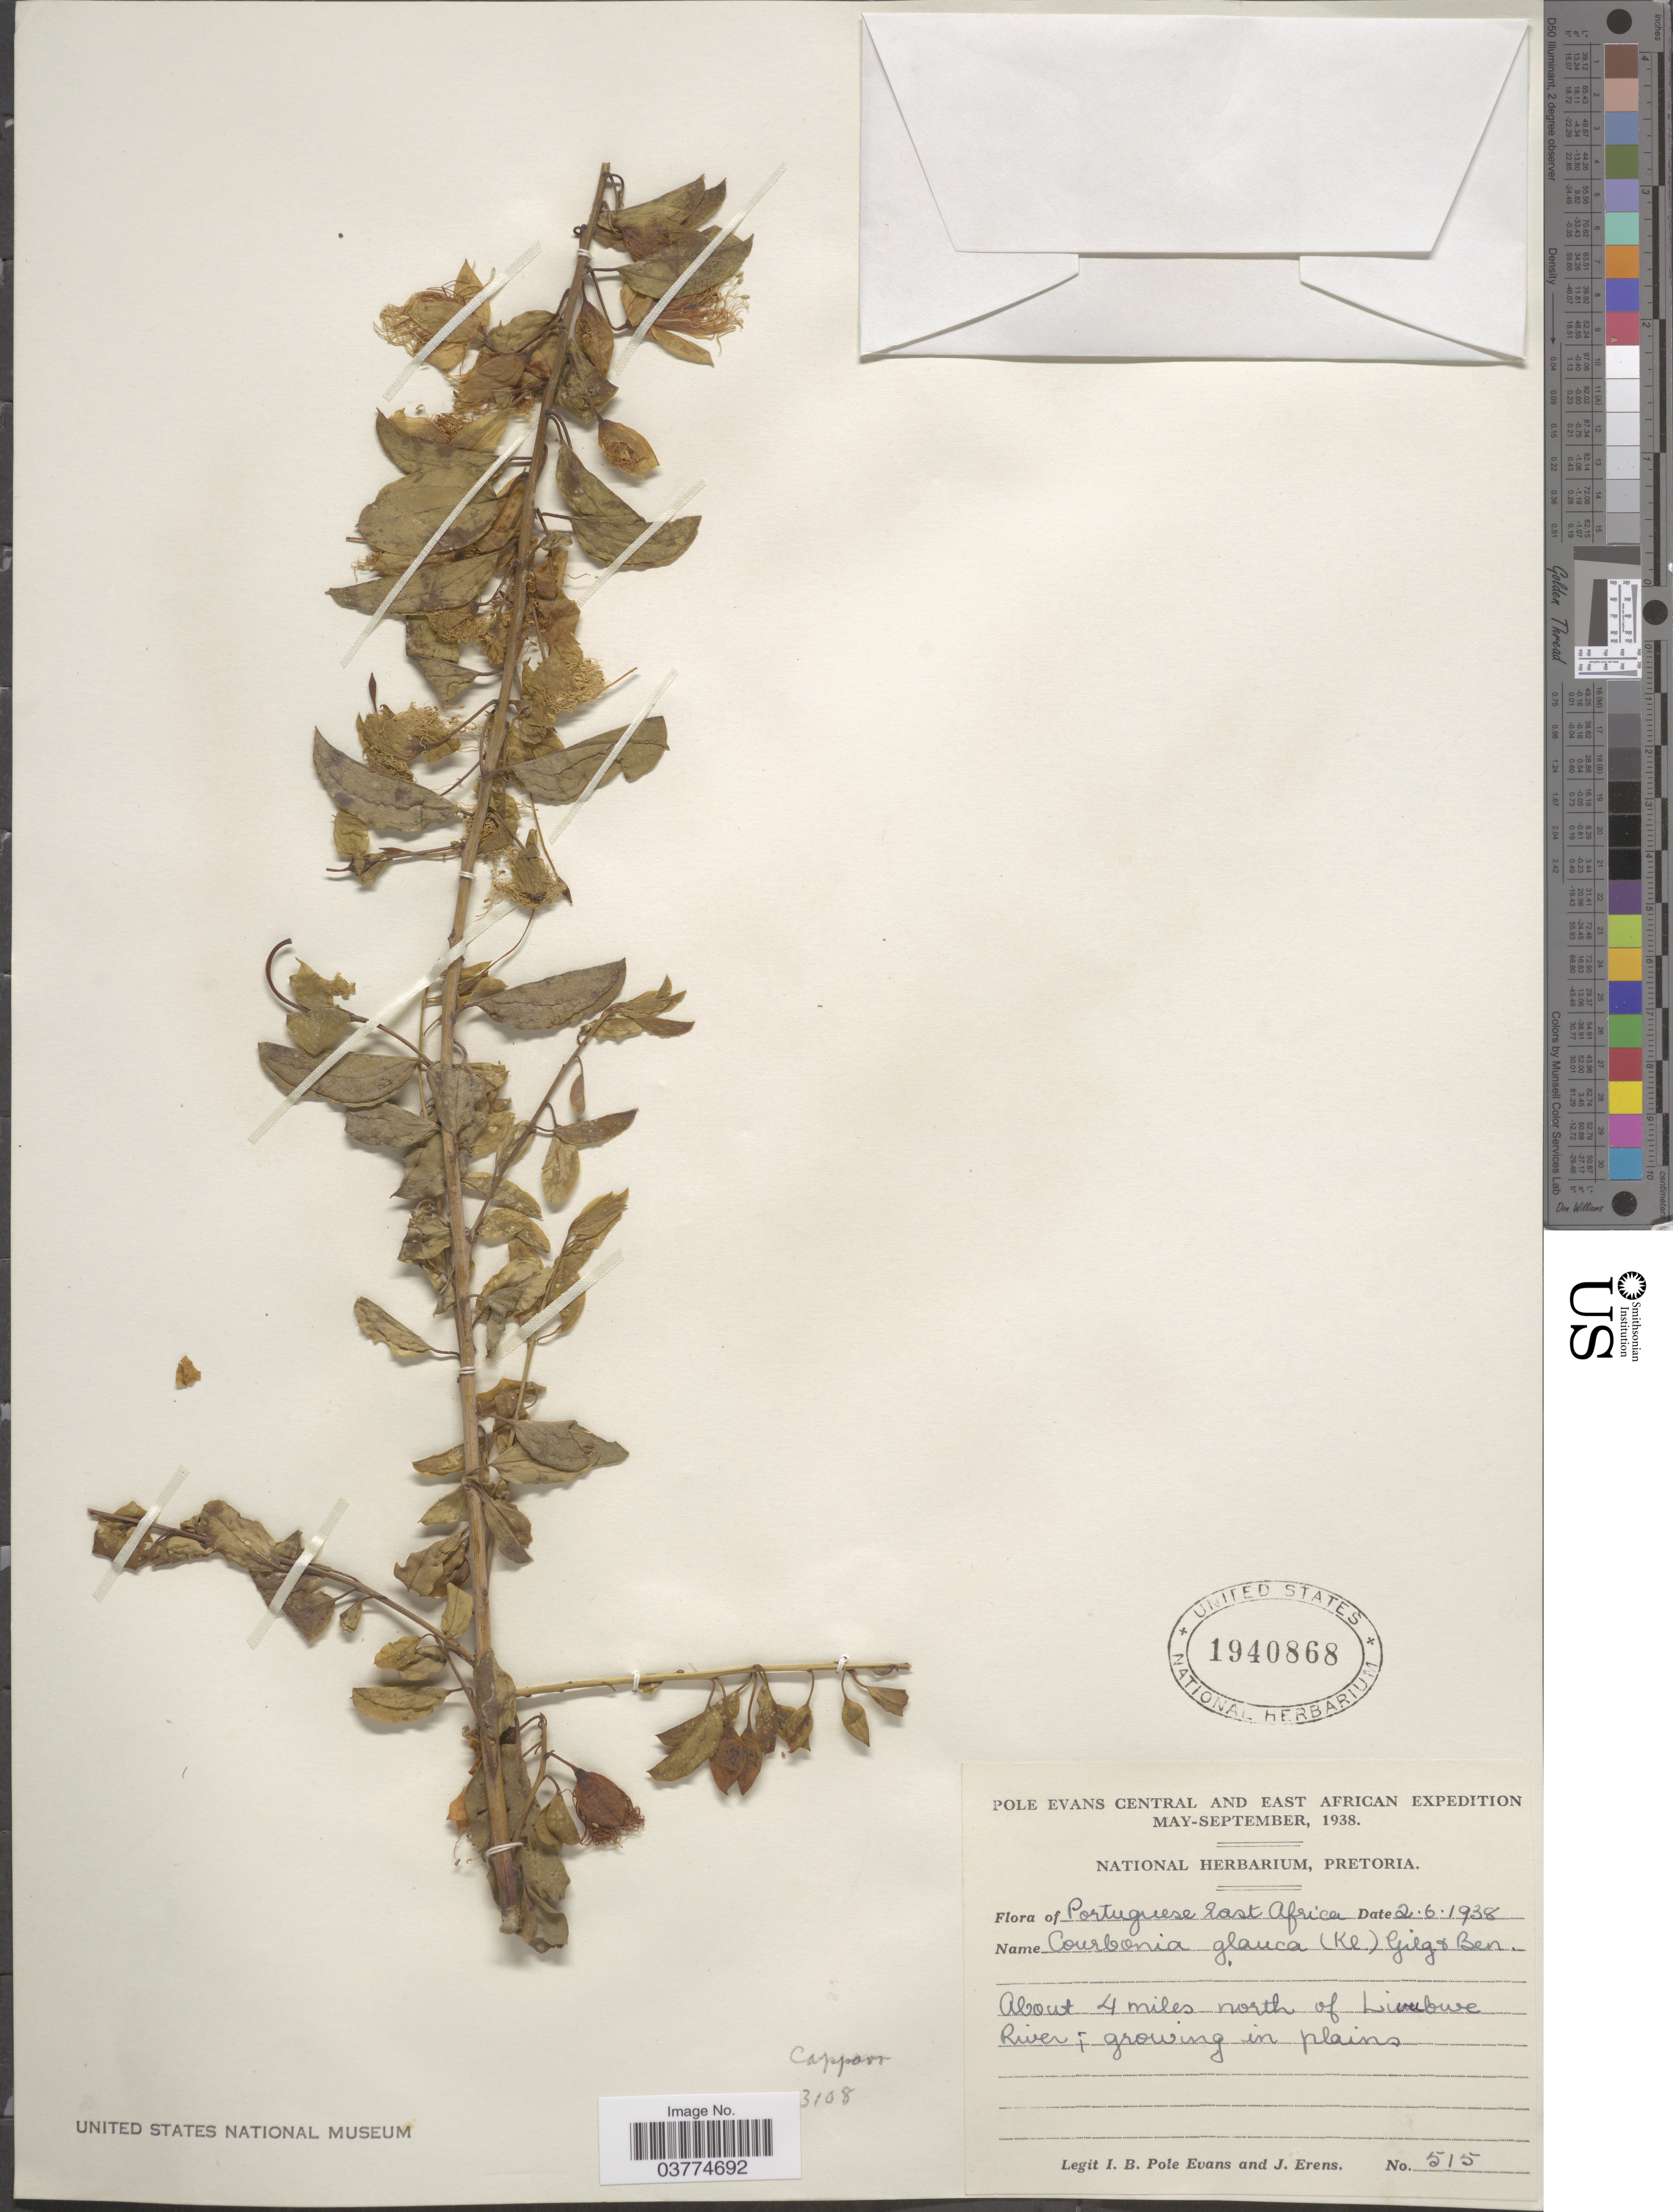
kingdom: Plantae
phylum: Tracheophyta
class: Magnoliopsida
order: Brassicales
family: Capparaceae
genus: Maerua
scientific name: Maerua edulis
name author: (Gilg & Gilg-Ben.) DeWolf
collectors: I. B. Pole-Evans & J. Erens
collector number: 515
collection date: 1938-06-02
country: Mozambique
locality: Central and East African.? Portuguese East Africa. About 4 miles north of Livubwe River.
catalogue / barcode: US 1940868